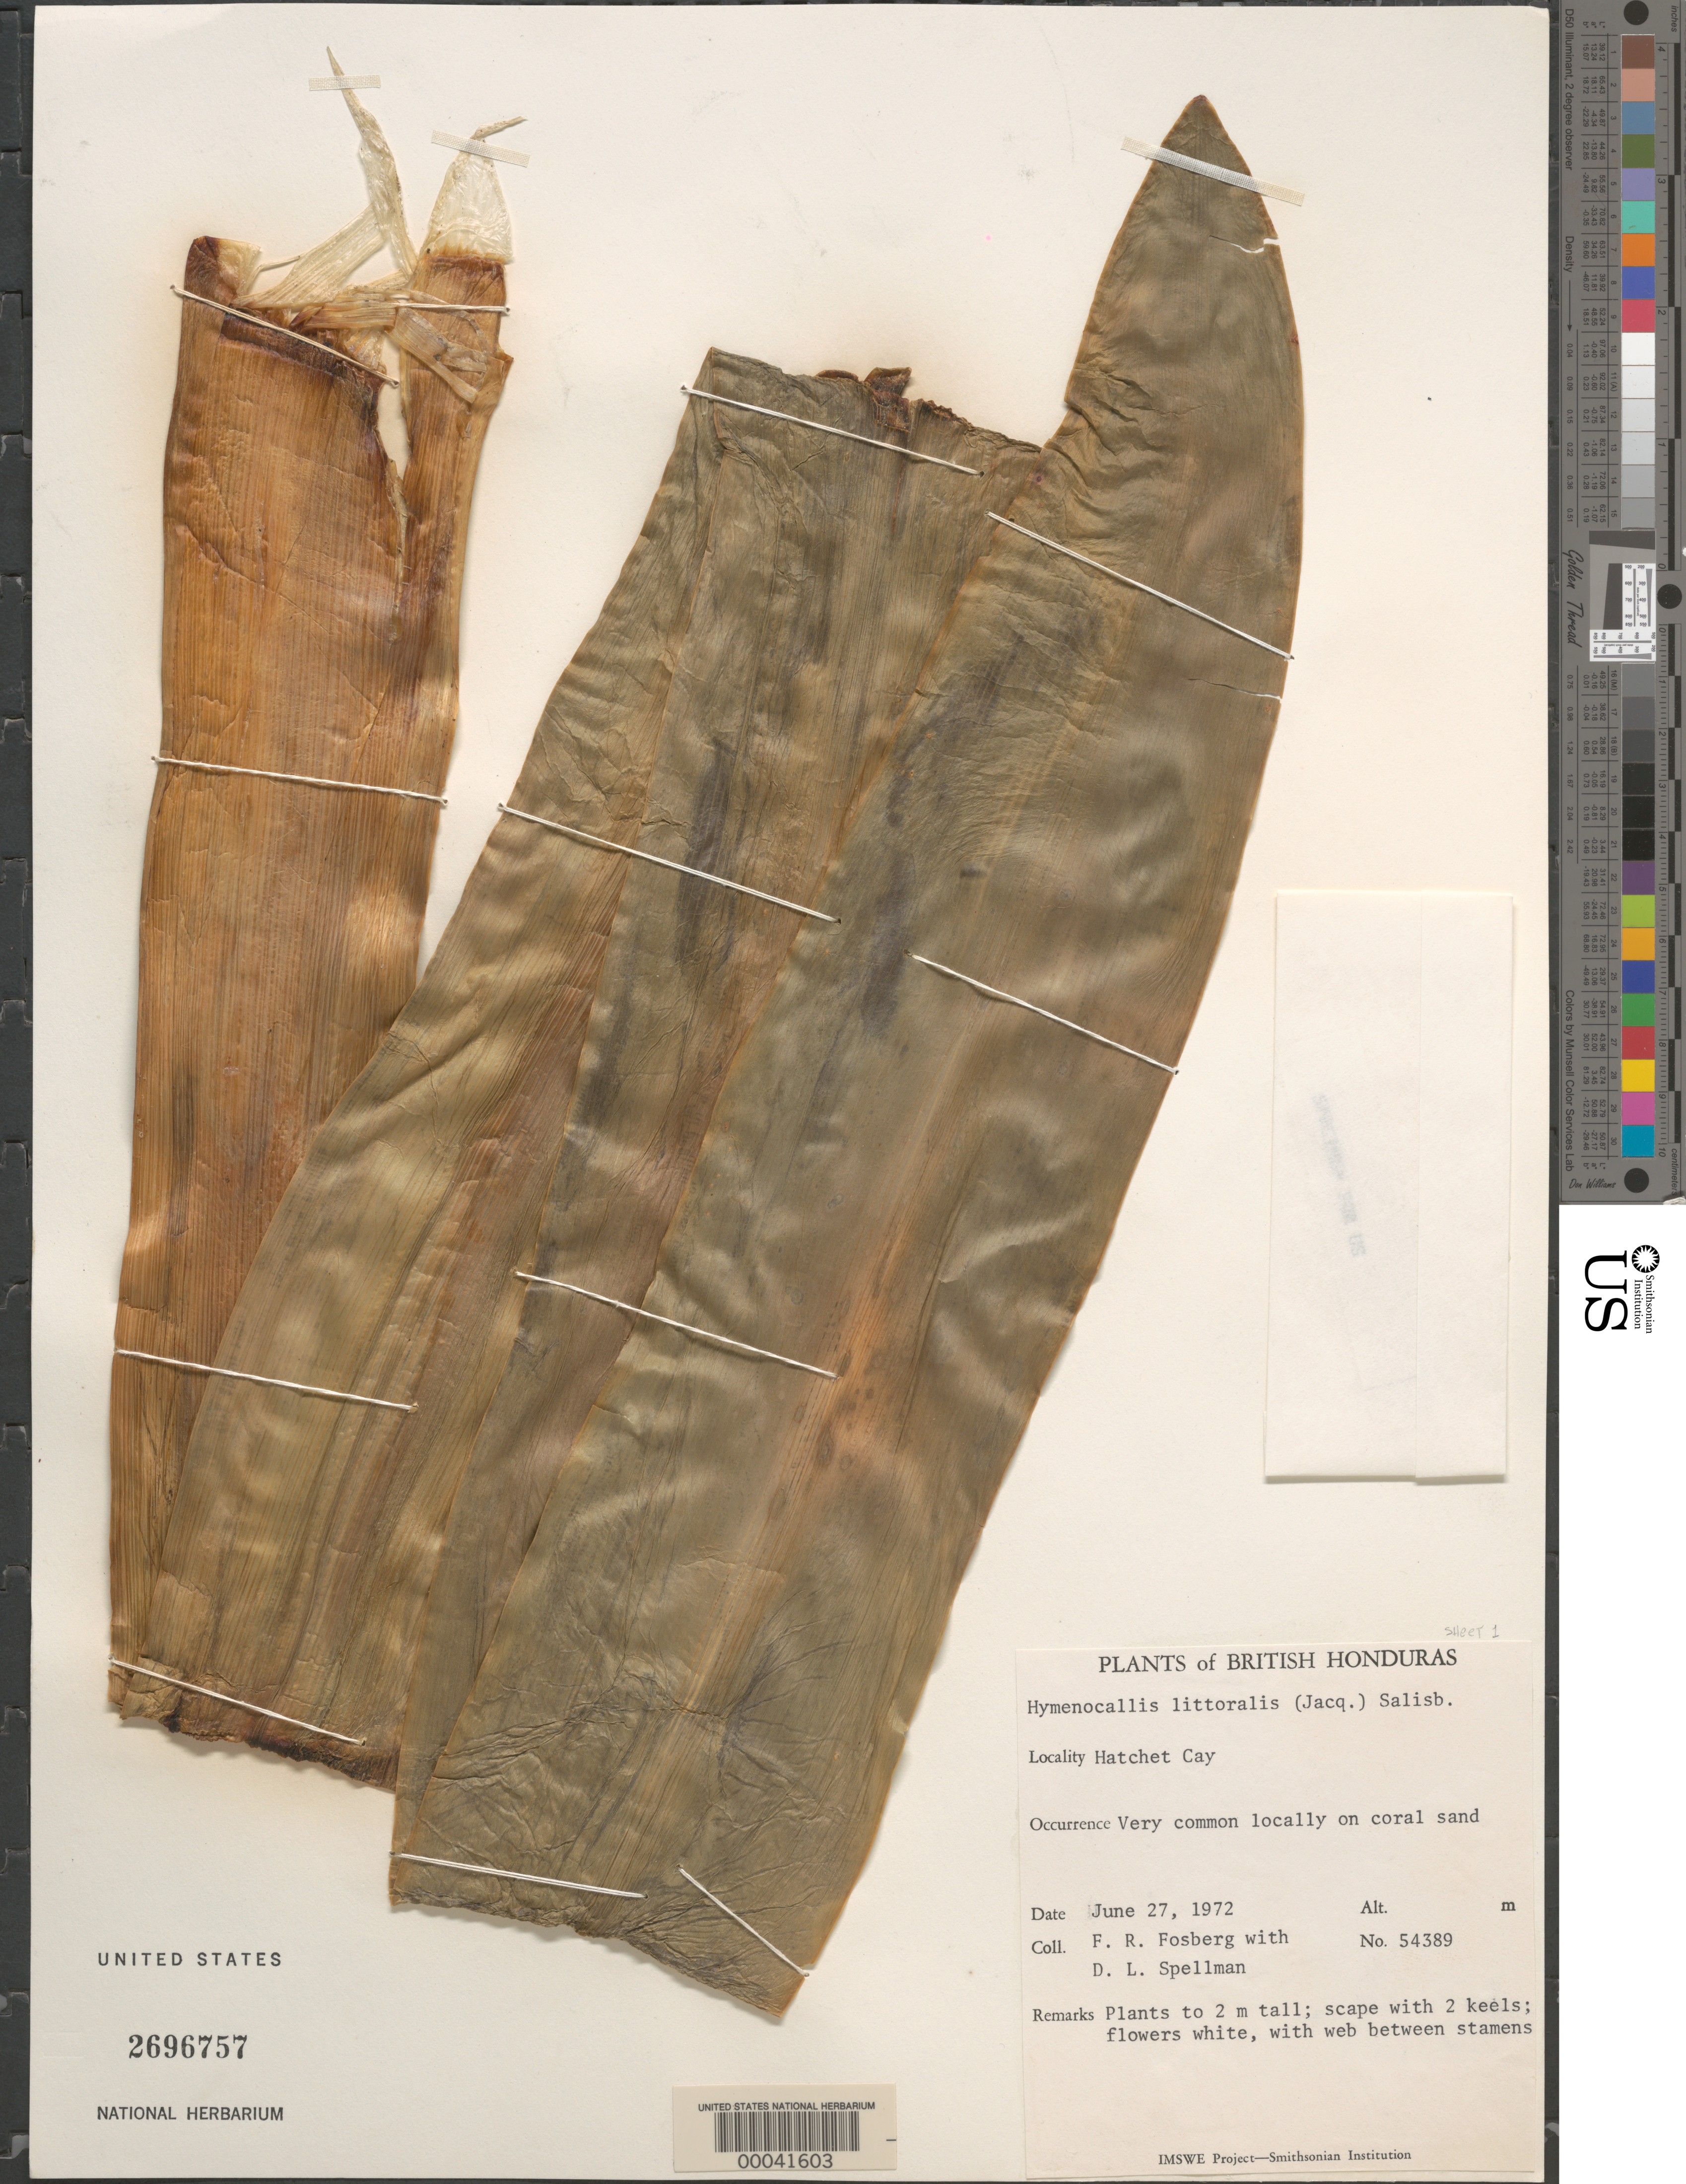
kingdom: Plantae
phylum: Tracheophyta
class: Liliopsida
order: Asparagales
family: Amaryllidaceae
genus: Hymenocallis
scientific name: Hymenocallis littoralis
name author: (Jacq.) Salisb.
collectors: F. R. Fosberg & D. L. Spellman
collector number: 54389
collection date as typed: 27 Jun 1972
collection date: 1972-06-27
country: Belize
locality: Hatchet Cay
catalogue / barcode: US 2696757